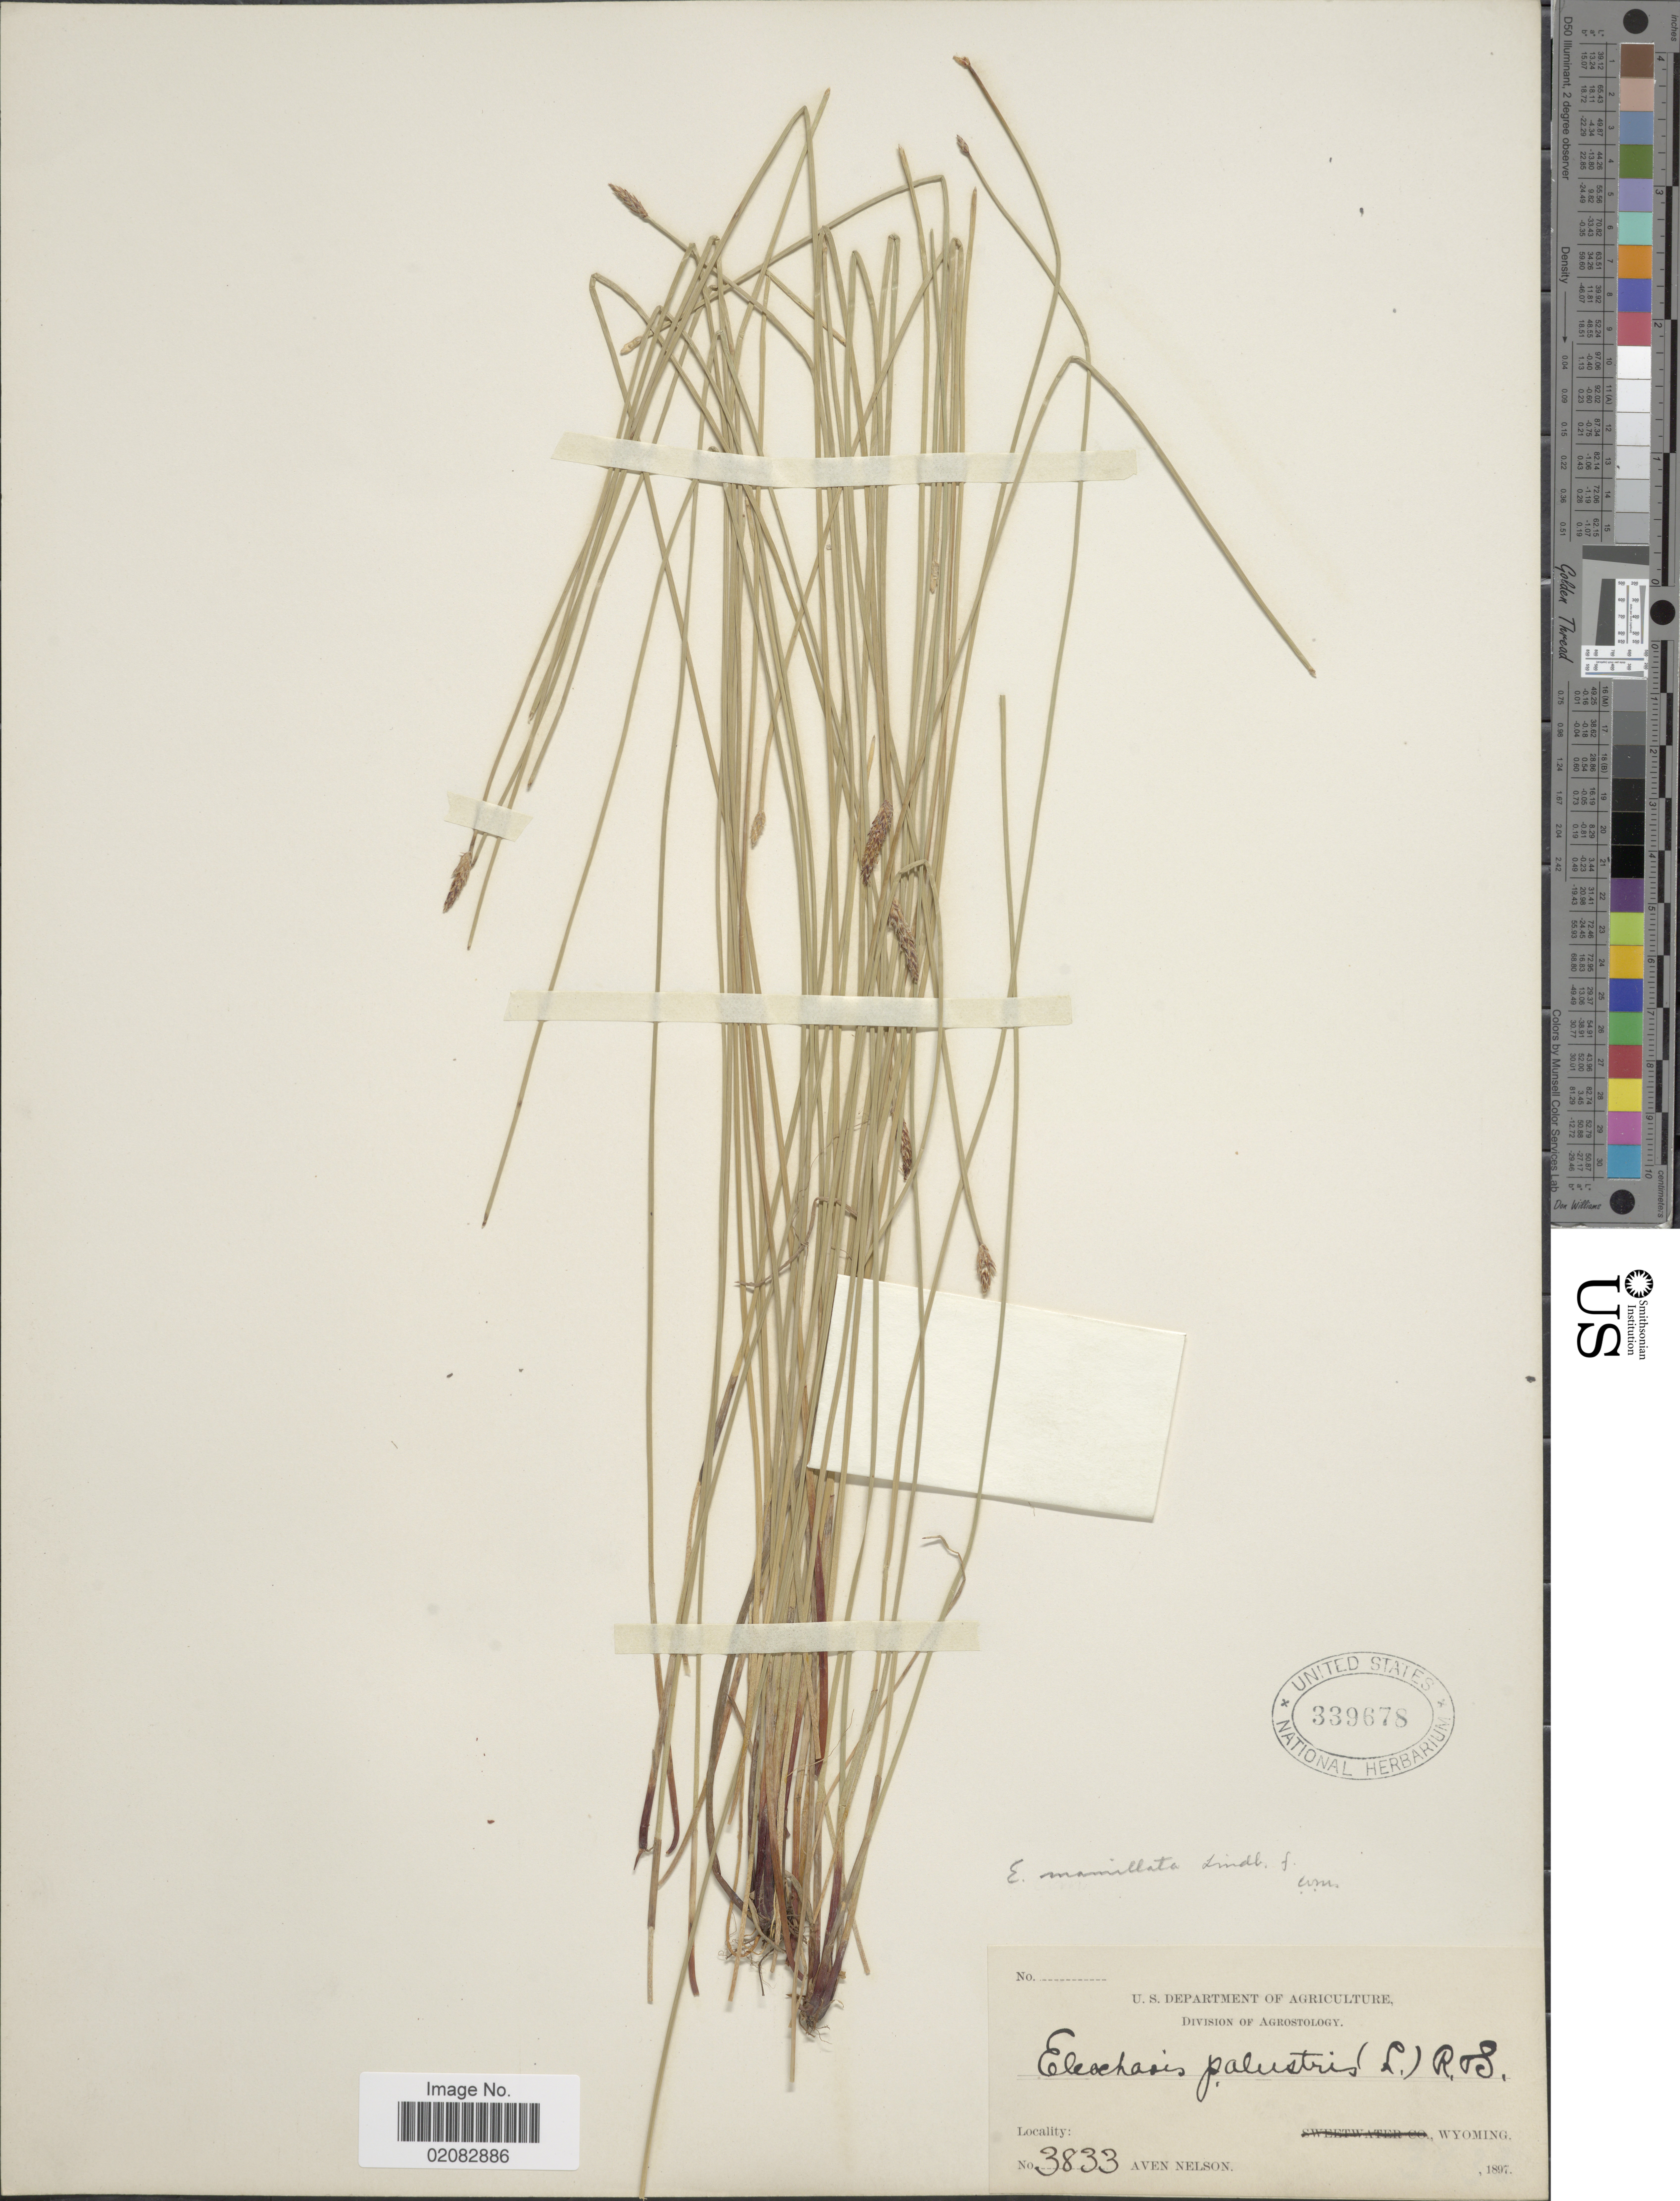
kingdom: Plantae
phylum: Tracheophyta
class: Liliopsida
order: Poales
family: Cyperaceae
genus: Eleocharis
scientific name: Eleocharis macrostachya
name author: Britton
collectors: A. Nelson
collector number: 3833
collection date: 1897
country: United States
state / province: Wyoming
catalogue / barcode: US 339678